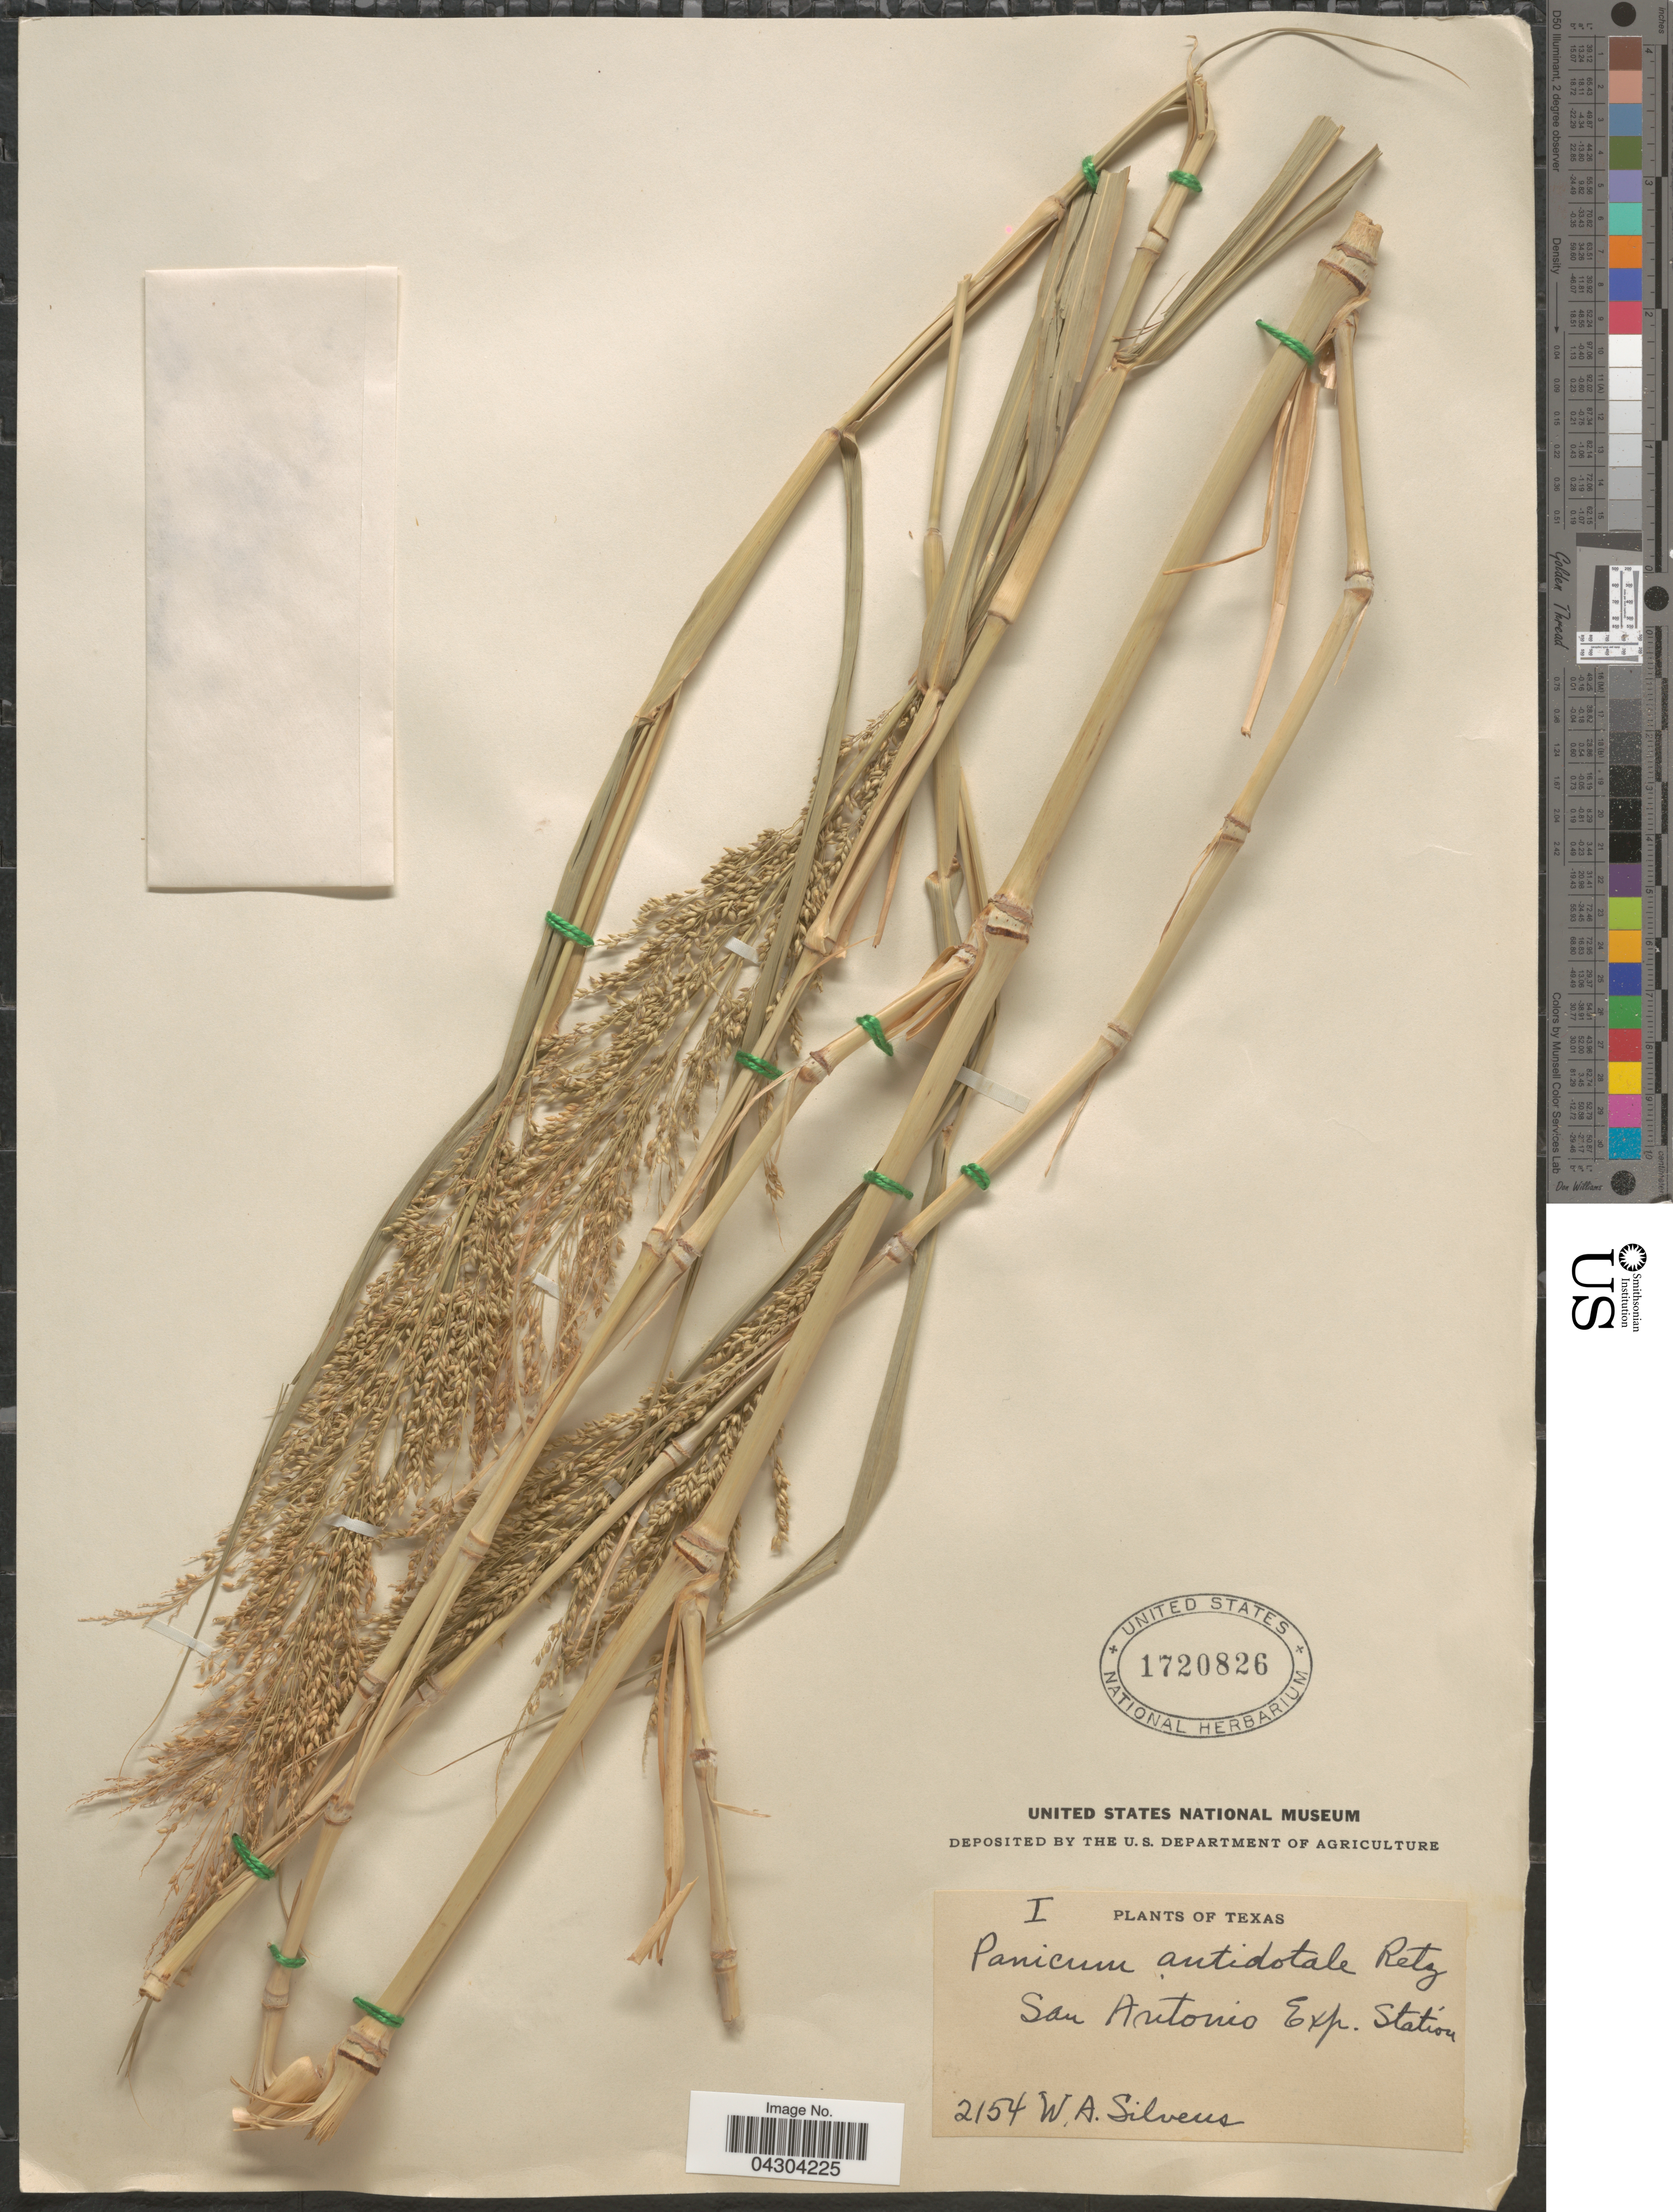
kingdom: Plantae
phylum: Tracheophyta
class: Liliopsida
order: Poales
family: Poaceae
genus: Panicum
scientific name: Panicum antidotale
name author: Retz.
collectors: W. Silveus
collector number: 2154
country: United States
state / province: Texas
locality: San Antonio Exp. Station.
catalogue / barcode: US 1720826